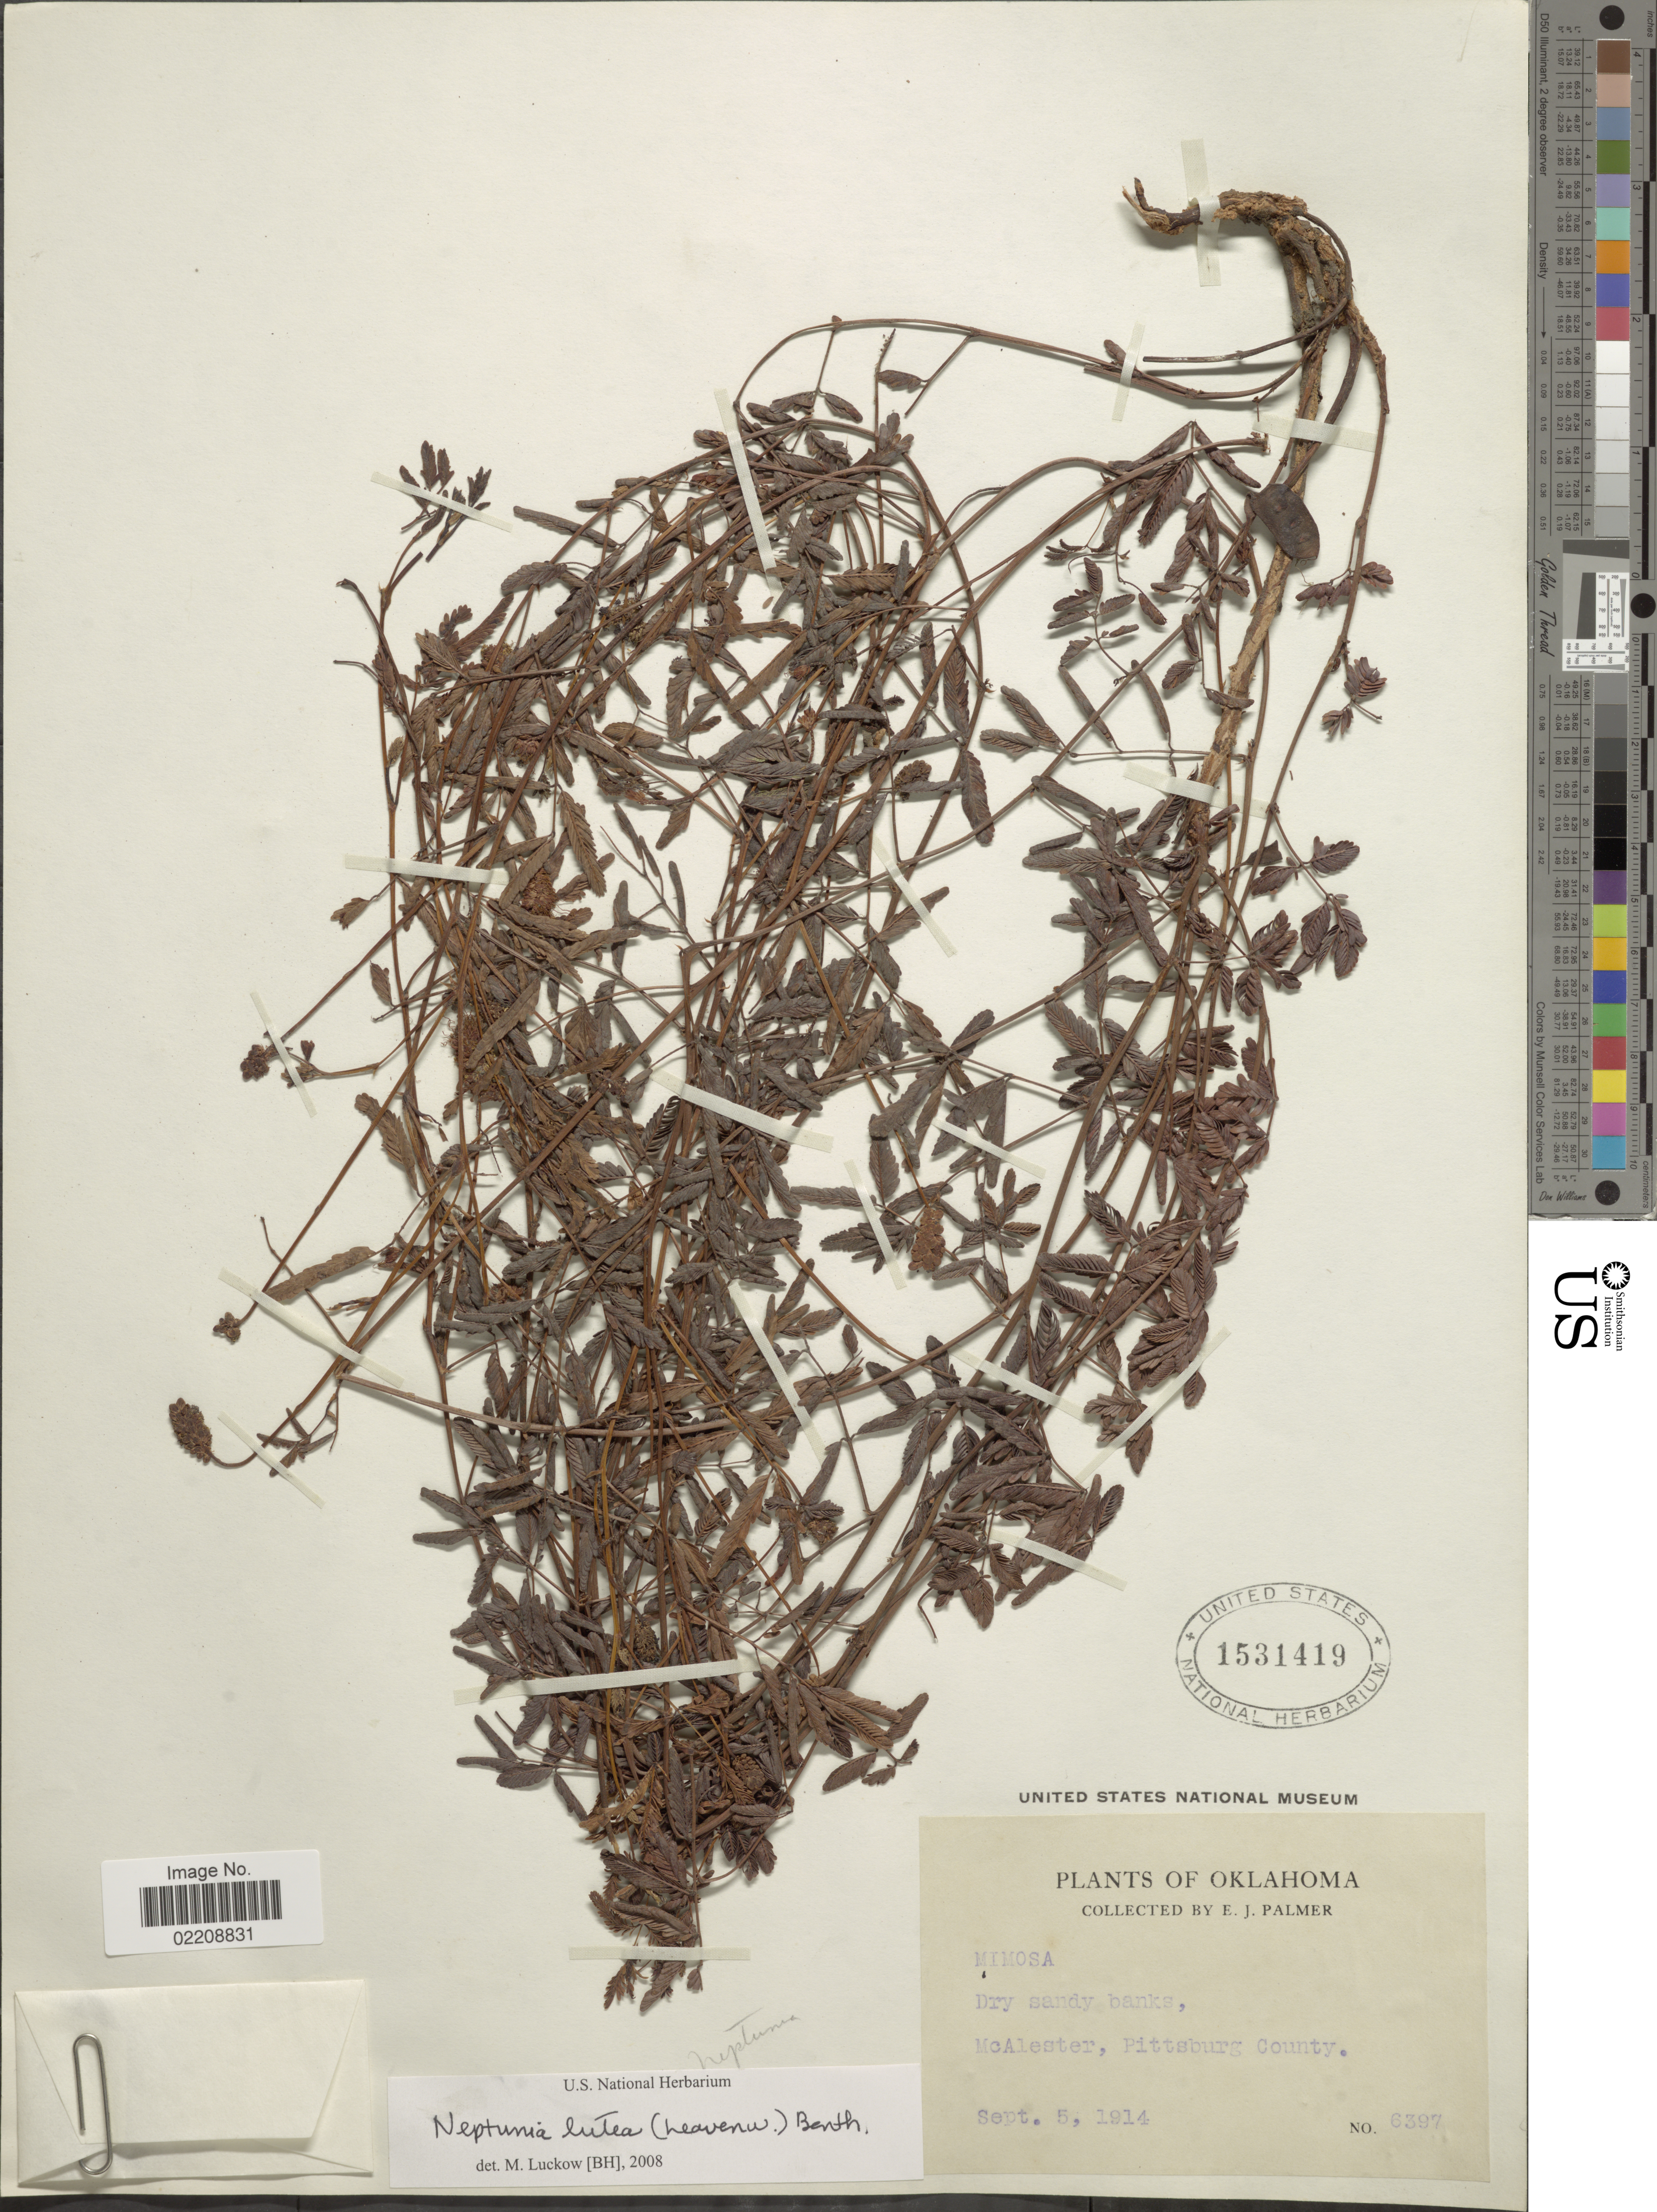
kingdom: Plantae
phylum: Tracheophyta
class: Magnoliopsida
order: Fabales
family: Fabaceae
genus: Neptunia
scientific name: Neptunia lutea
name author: (Leavenw.) Benth.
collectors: E. J. Palmer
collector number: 6397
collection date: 1914-09-05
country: United States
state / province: Oklahoma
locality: McAlester, Pittsburg County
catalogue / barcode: US 1531419